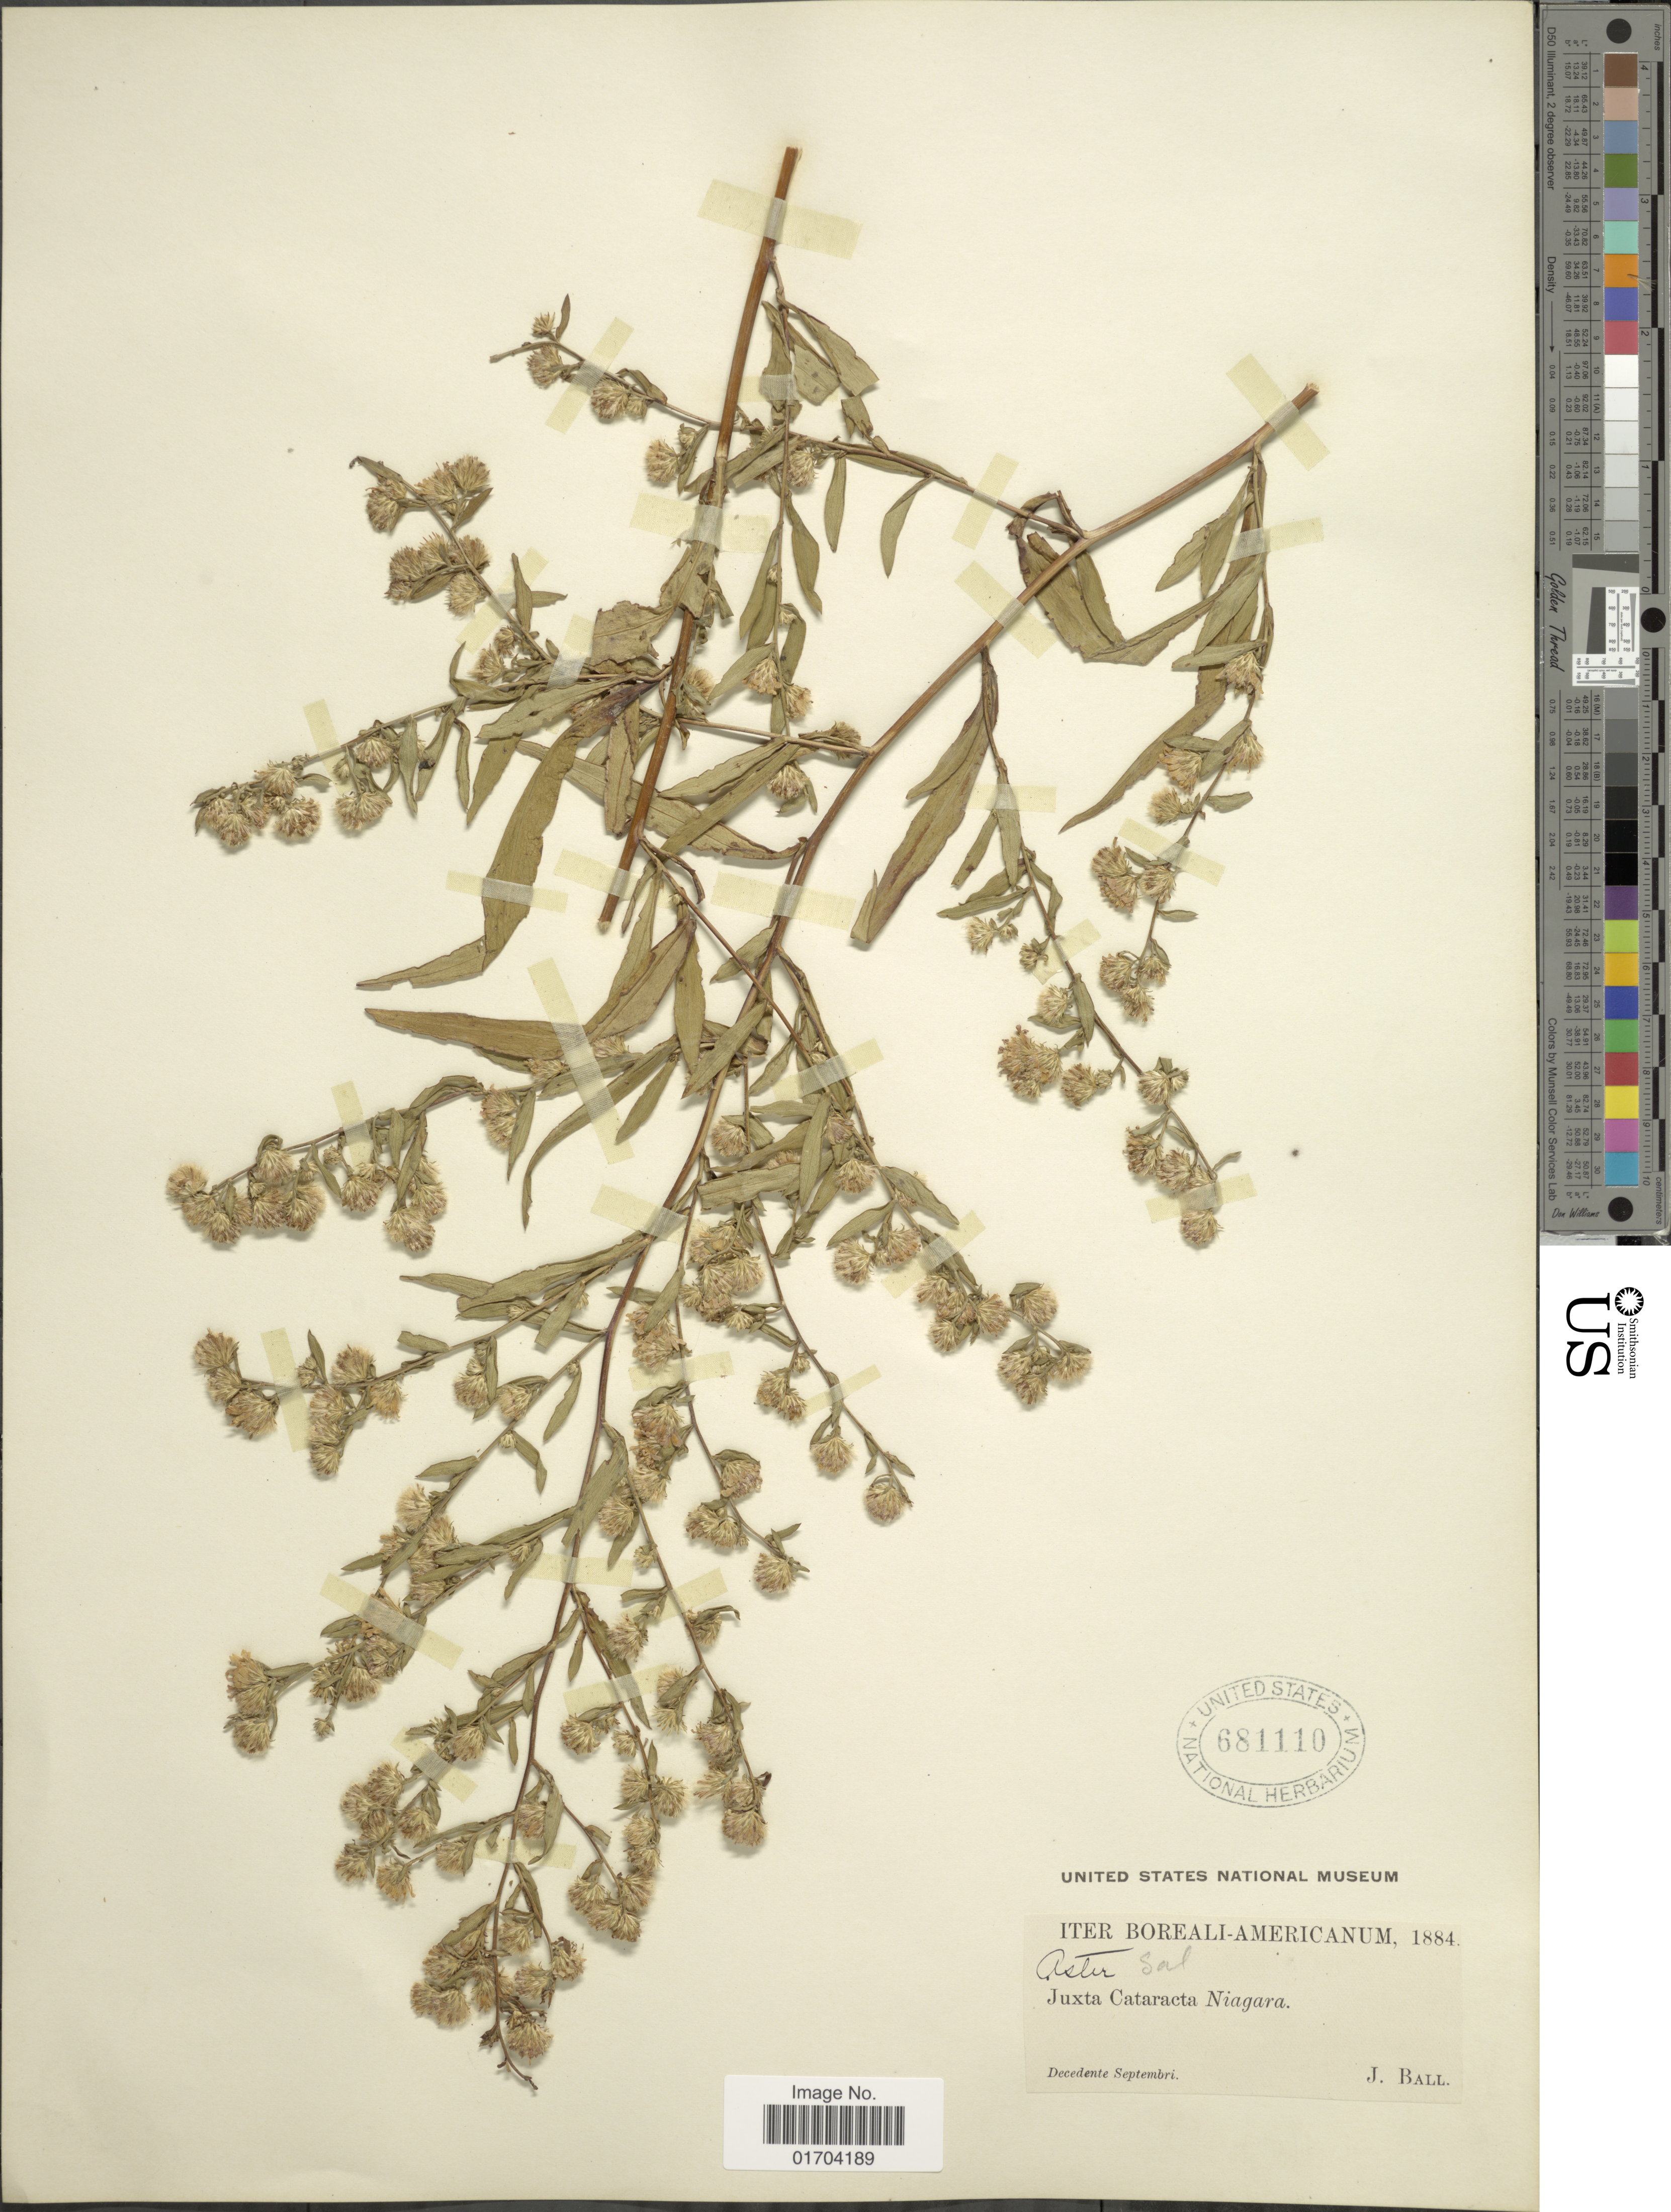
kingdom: Plantae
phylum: Tracheophyta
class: Magnoliopsida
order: Asterales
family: Asteraceae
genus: Symphyotrichum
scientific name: Symphyotrichum sp.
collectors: J. Ball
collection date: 1884-09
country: United States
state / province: New York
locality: Juxta Cataracta Niagara.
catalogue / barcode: US 681110